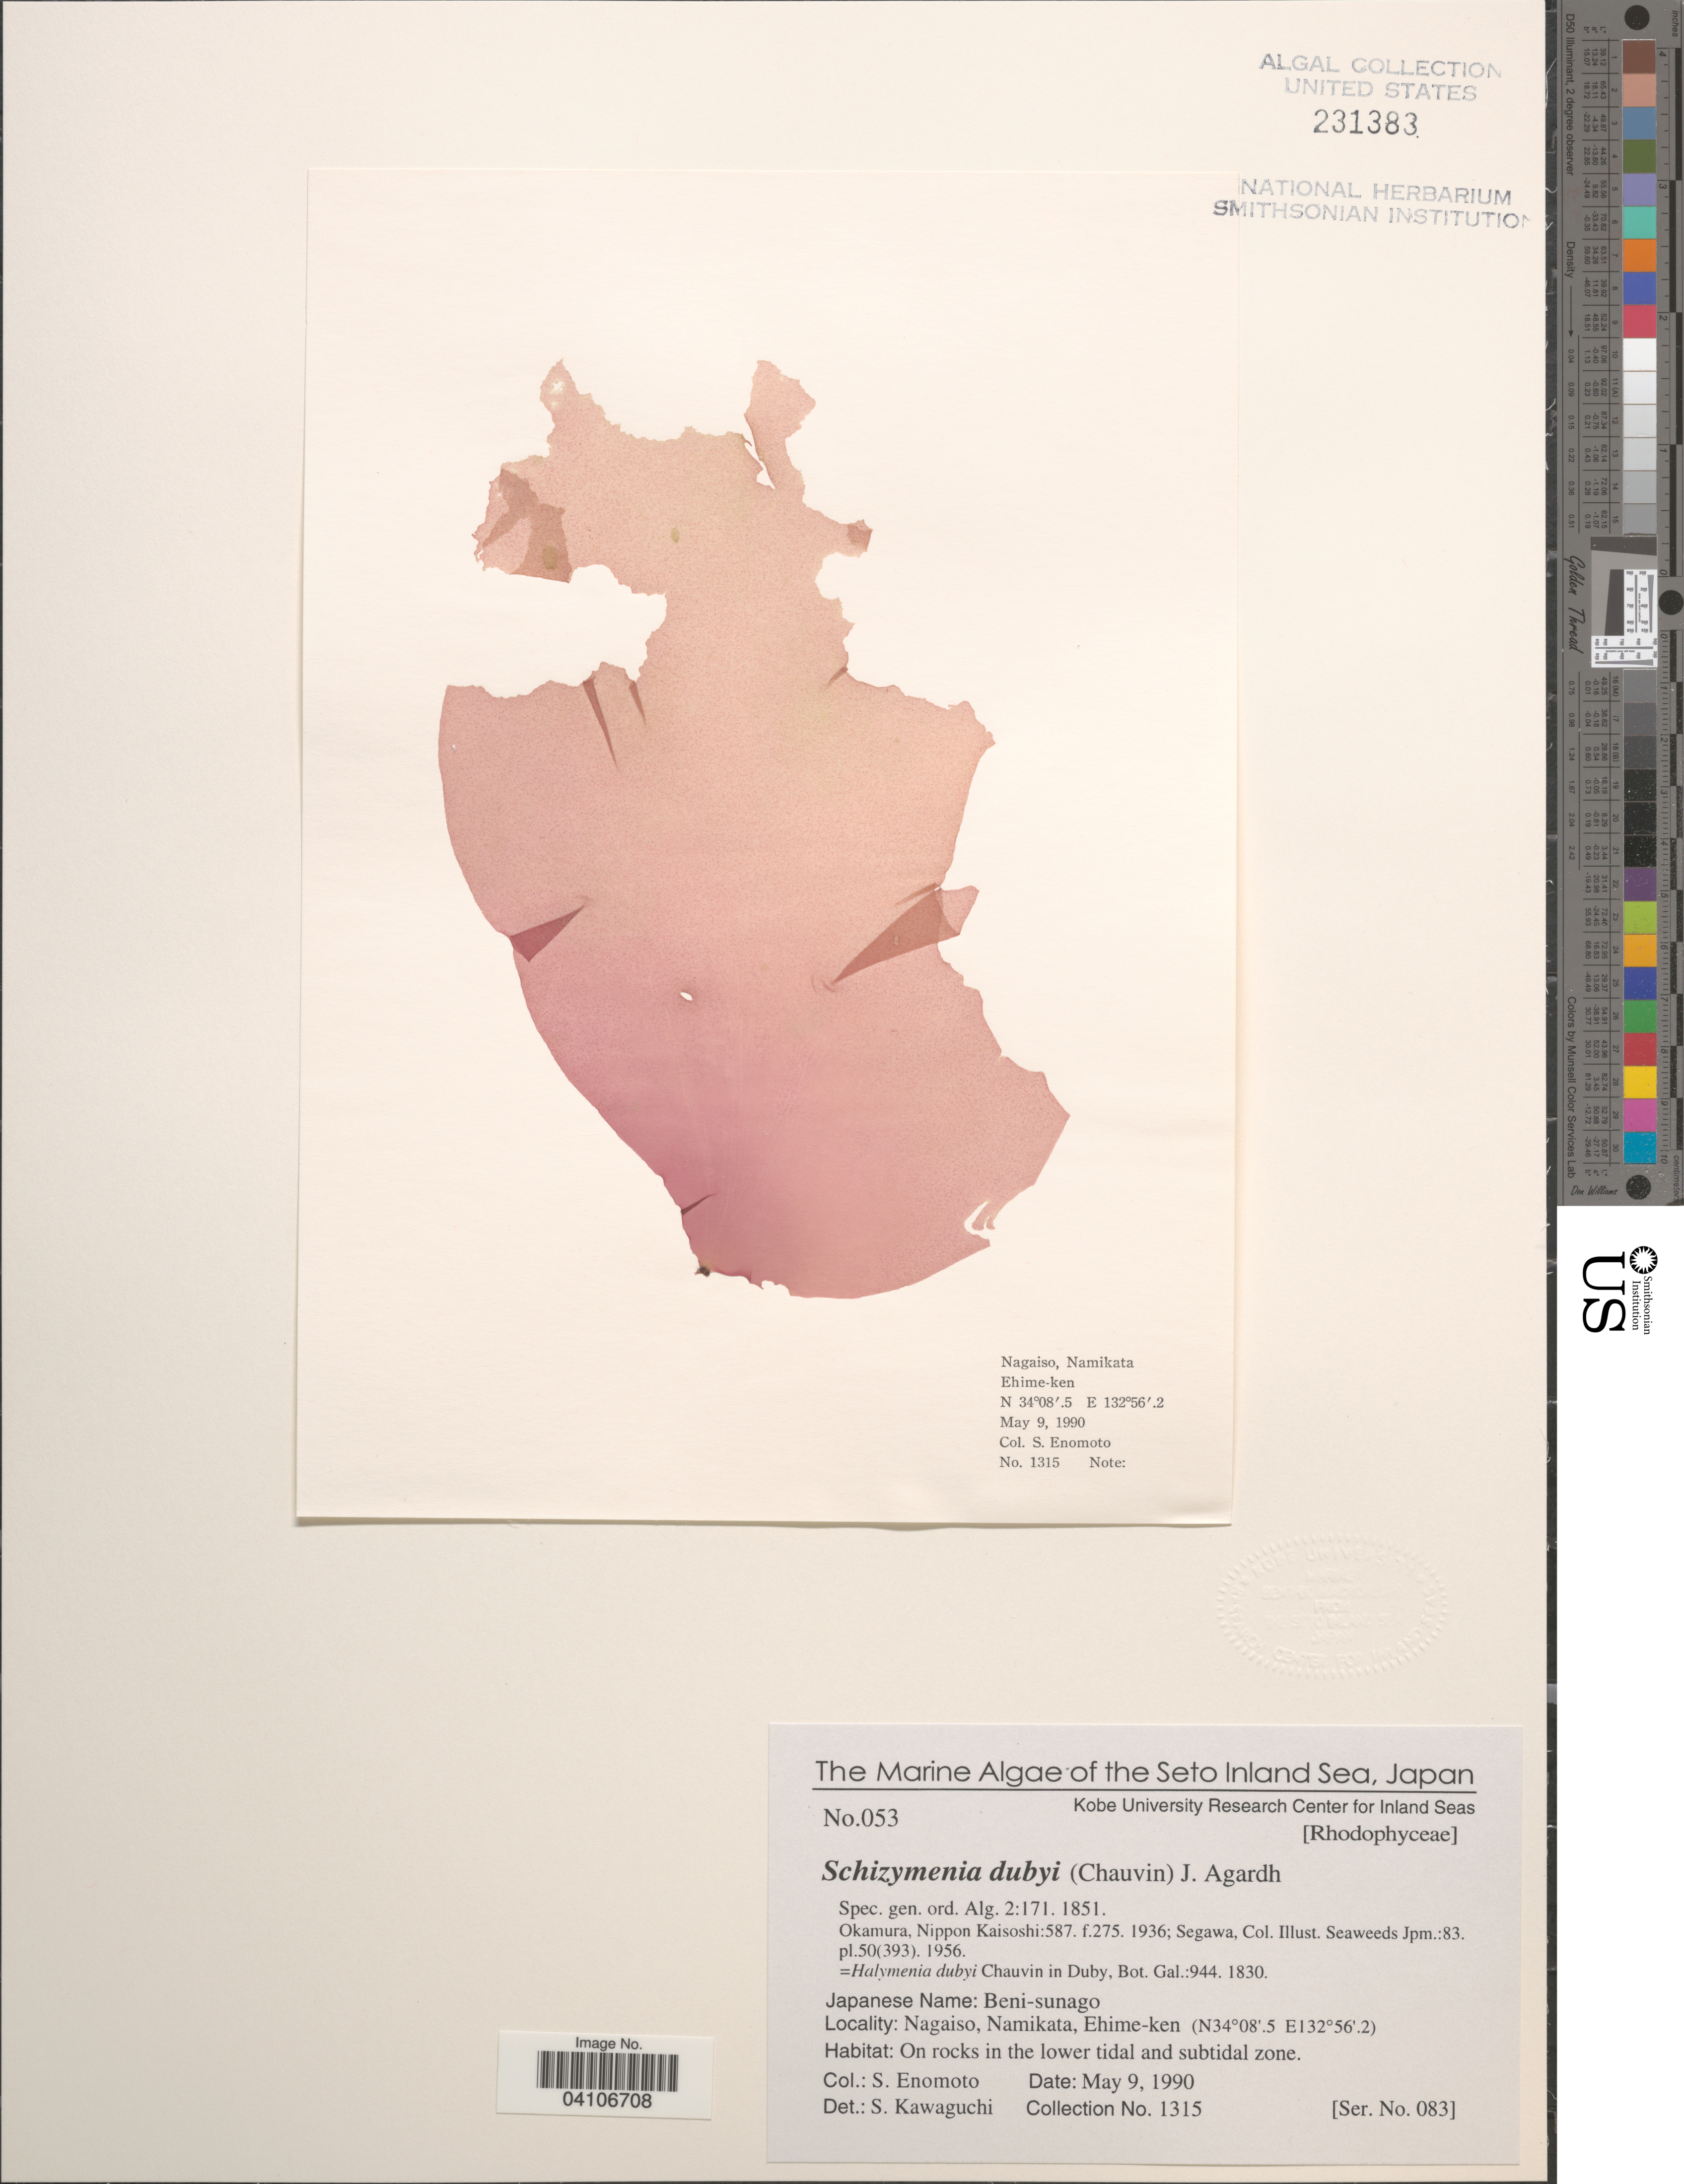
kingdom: Plantae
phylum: Rhodophyta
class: Florideophyceae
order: Nemastomatales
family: Schizymeniaceae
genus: Schizymenia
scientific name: Schizymenia dubyi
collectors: S. Enomoto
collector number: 1315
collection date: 1990-05-09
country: Japan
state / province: Ehime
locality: The Seto Inland Sea. Nagaiso, Namikata, Ehime-ken.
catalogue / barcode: US 231383